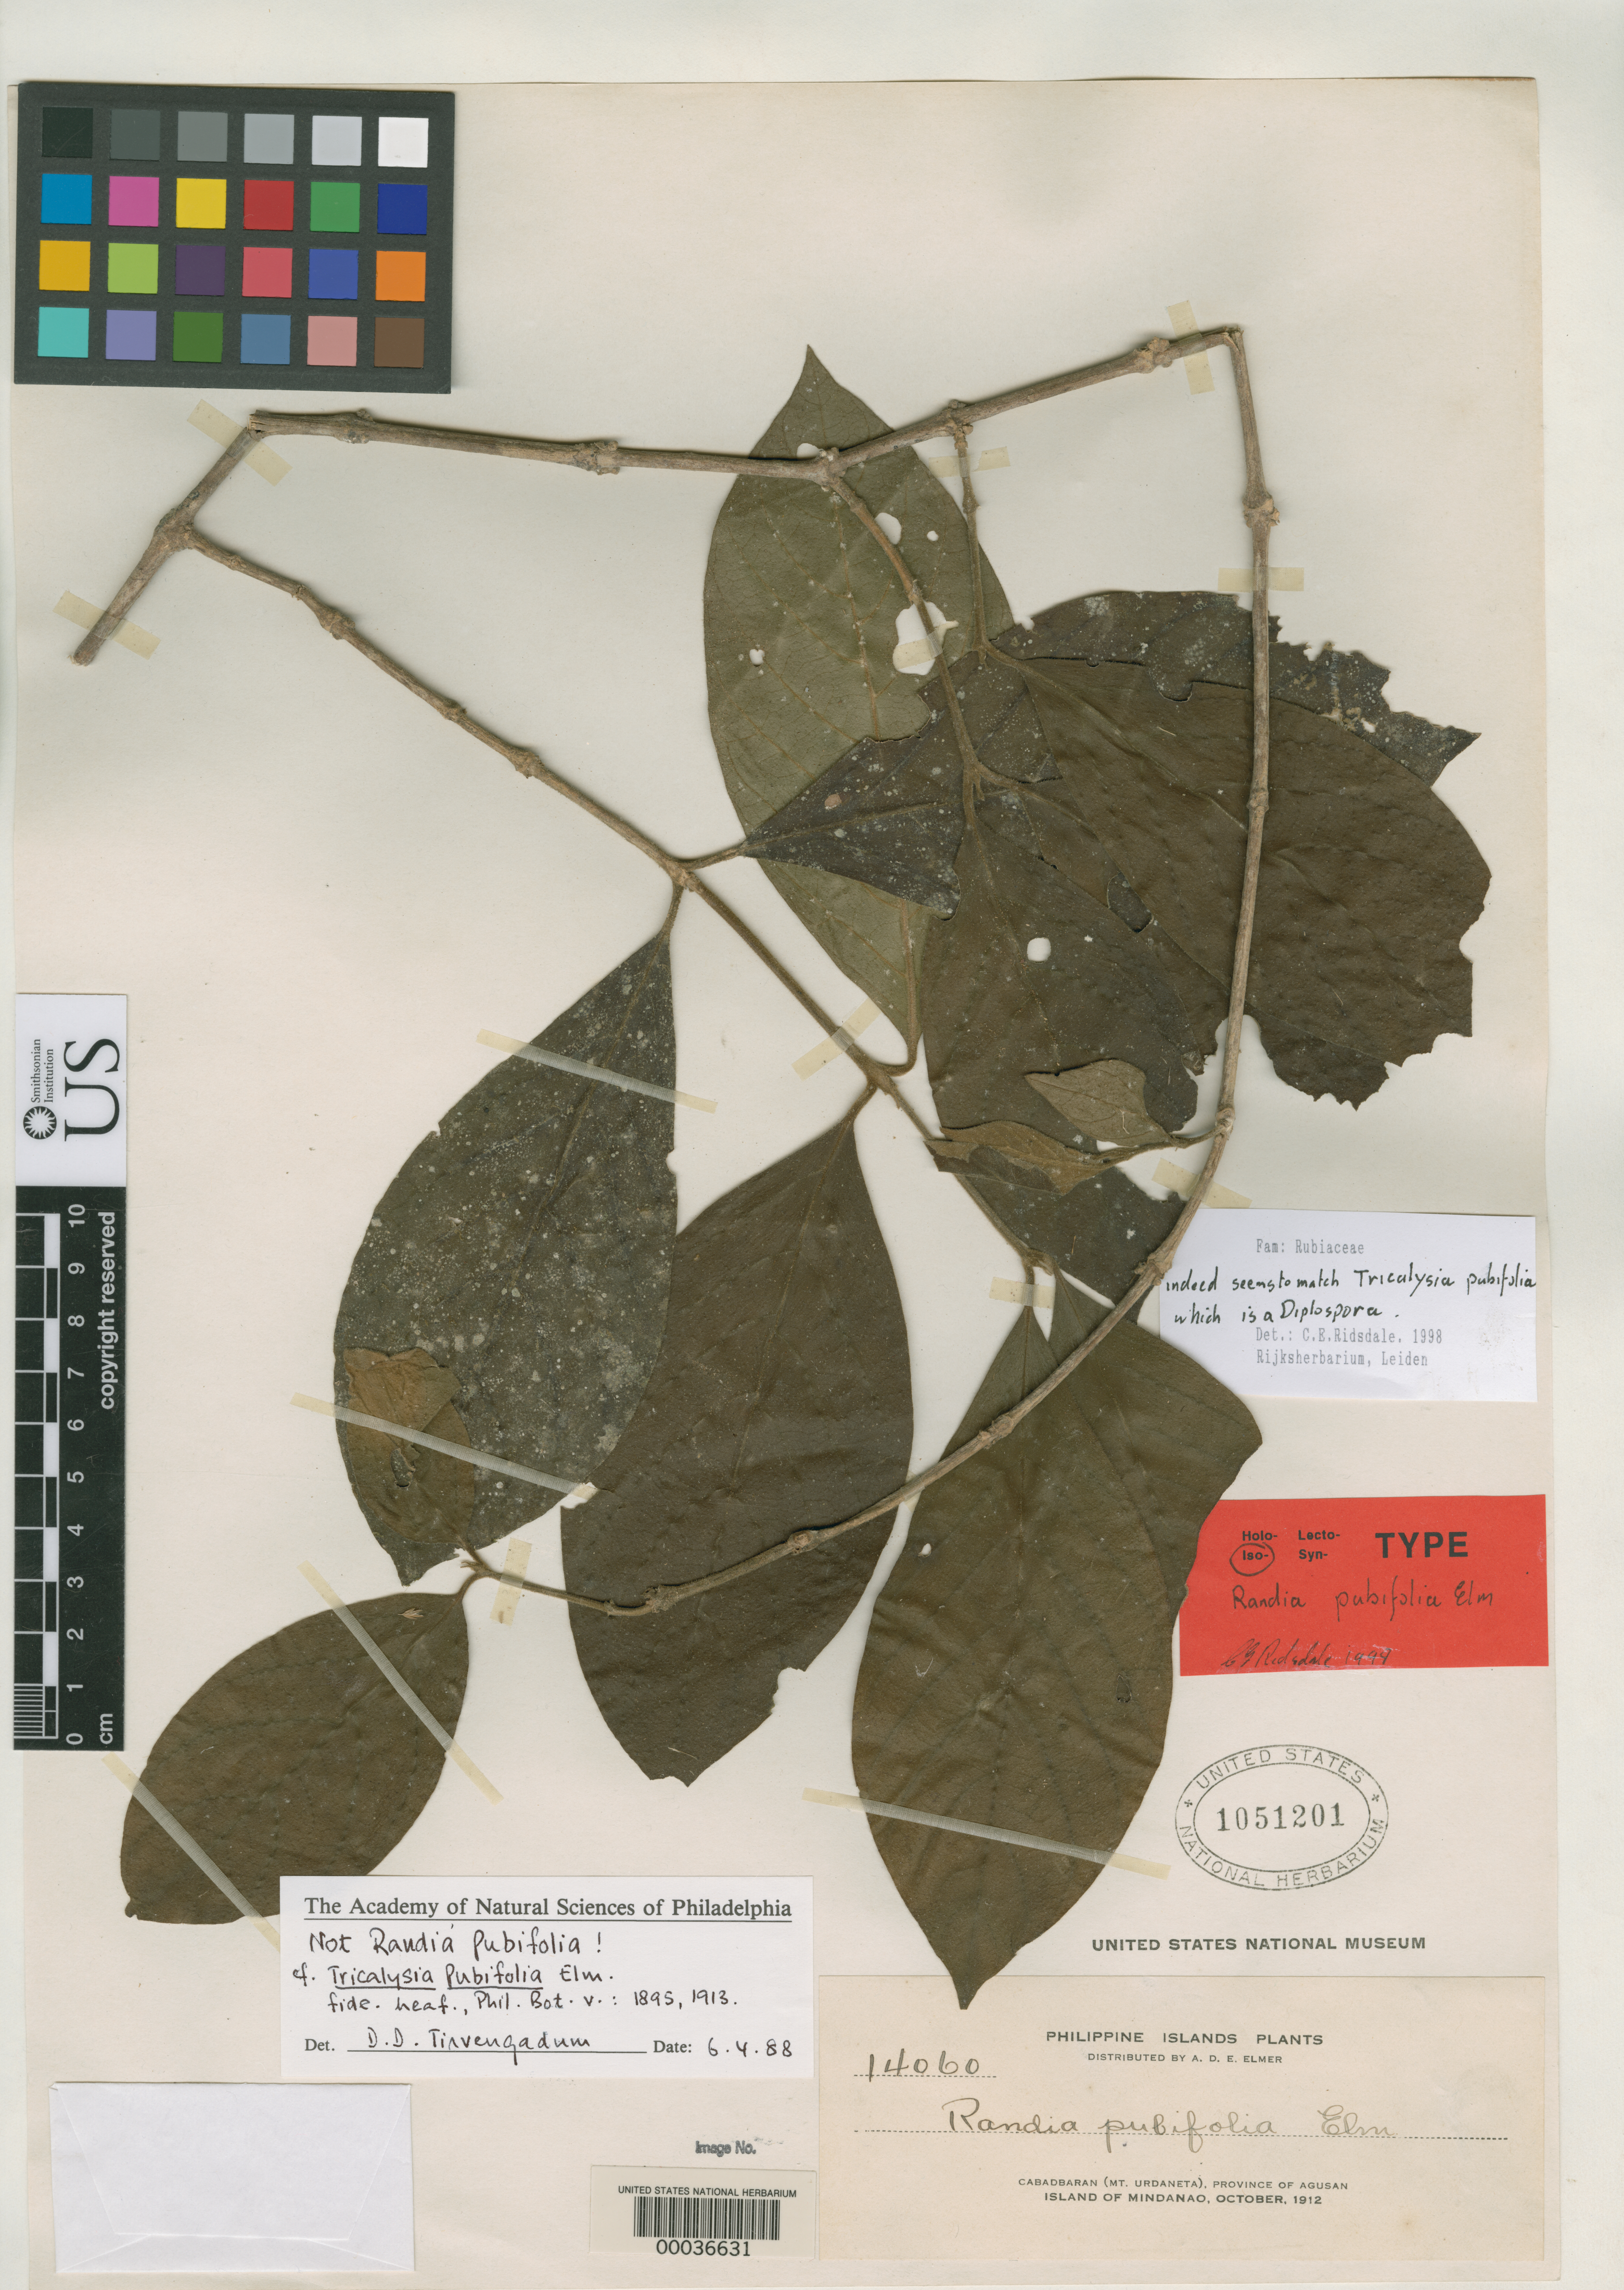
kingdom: Plantae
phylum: Tracheophyta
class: Magnoliopsida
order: Gentianales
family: Rubiaceae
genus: Randia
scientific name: Randia pubifolia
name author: Elmer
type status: Isotype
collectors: A. D. E. Elmer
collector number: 14060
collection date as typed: Oct 1912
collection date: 1912-10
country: Philippines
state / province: Caraga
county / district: Agusan del Norte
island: Mindanao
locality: Cabadbaran, Mt. Urdaneta.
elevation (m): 1067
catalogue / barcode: US 1051201